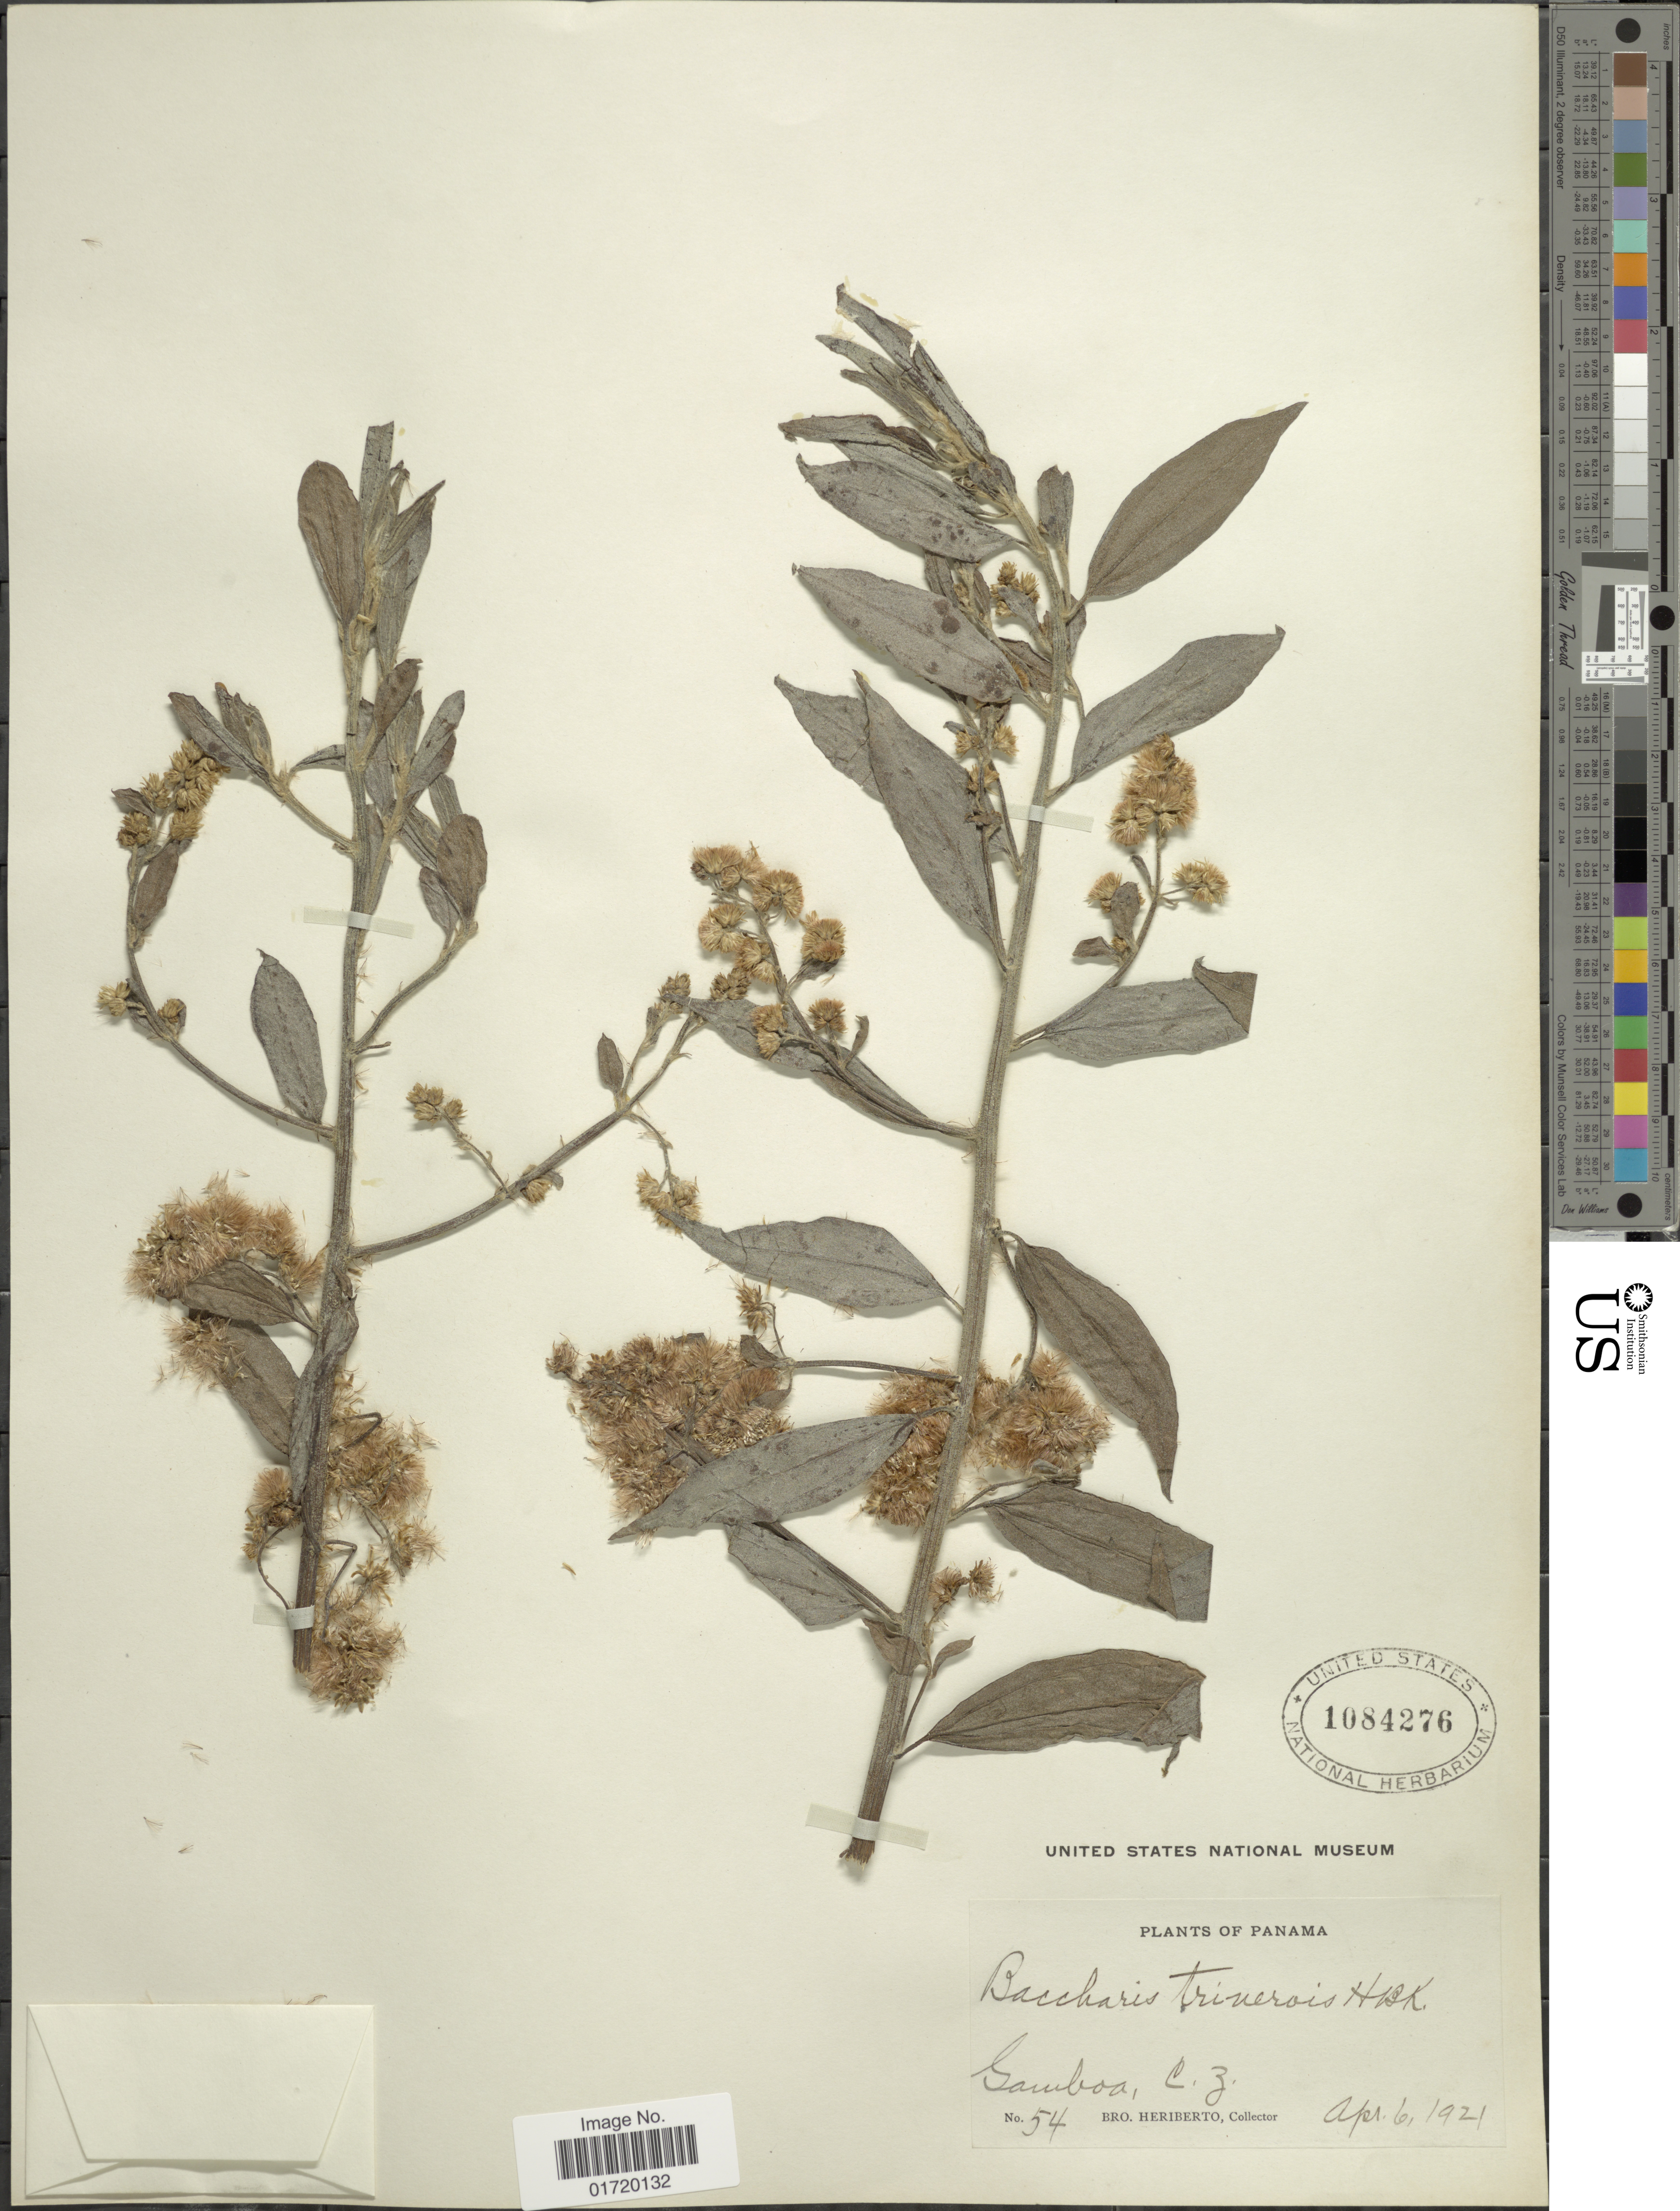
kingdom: Plantae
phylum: Tracheophyta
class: Magnoliopsida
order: Asterales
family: Asteraceae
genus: Baccharis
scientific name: Baccharis trinervis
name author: (Lam.) Pers.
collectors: B. Heriberto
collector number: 54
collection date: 1921-04-06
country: Panama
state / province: Colón / Panamá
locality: Samboa, C. Z.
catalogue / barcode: US 1084276